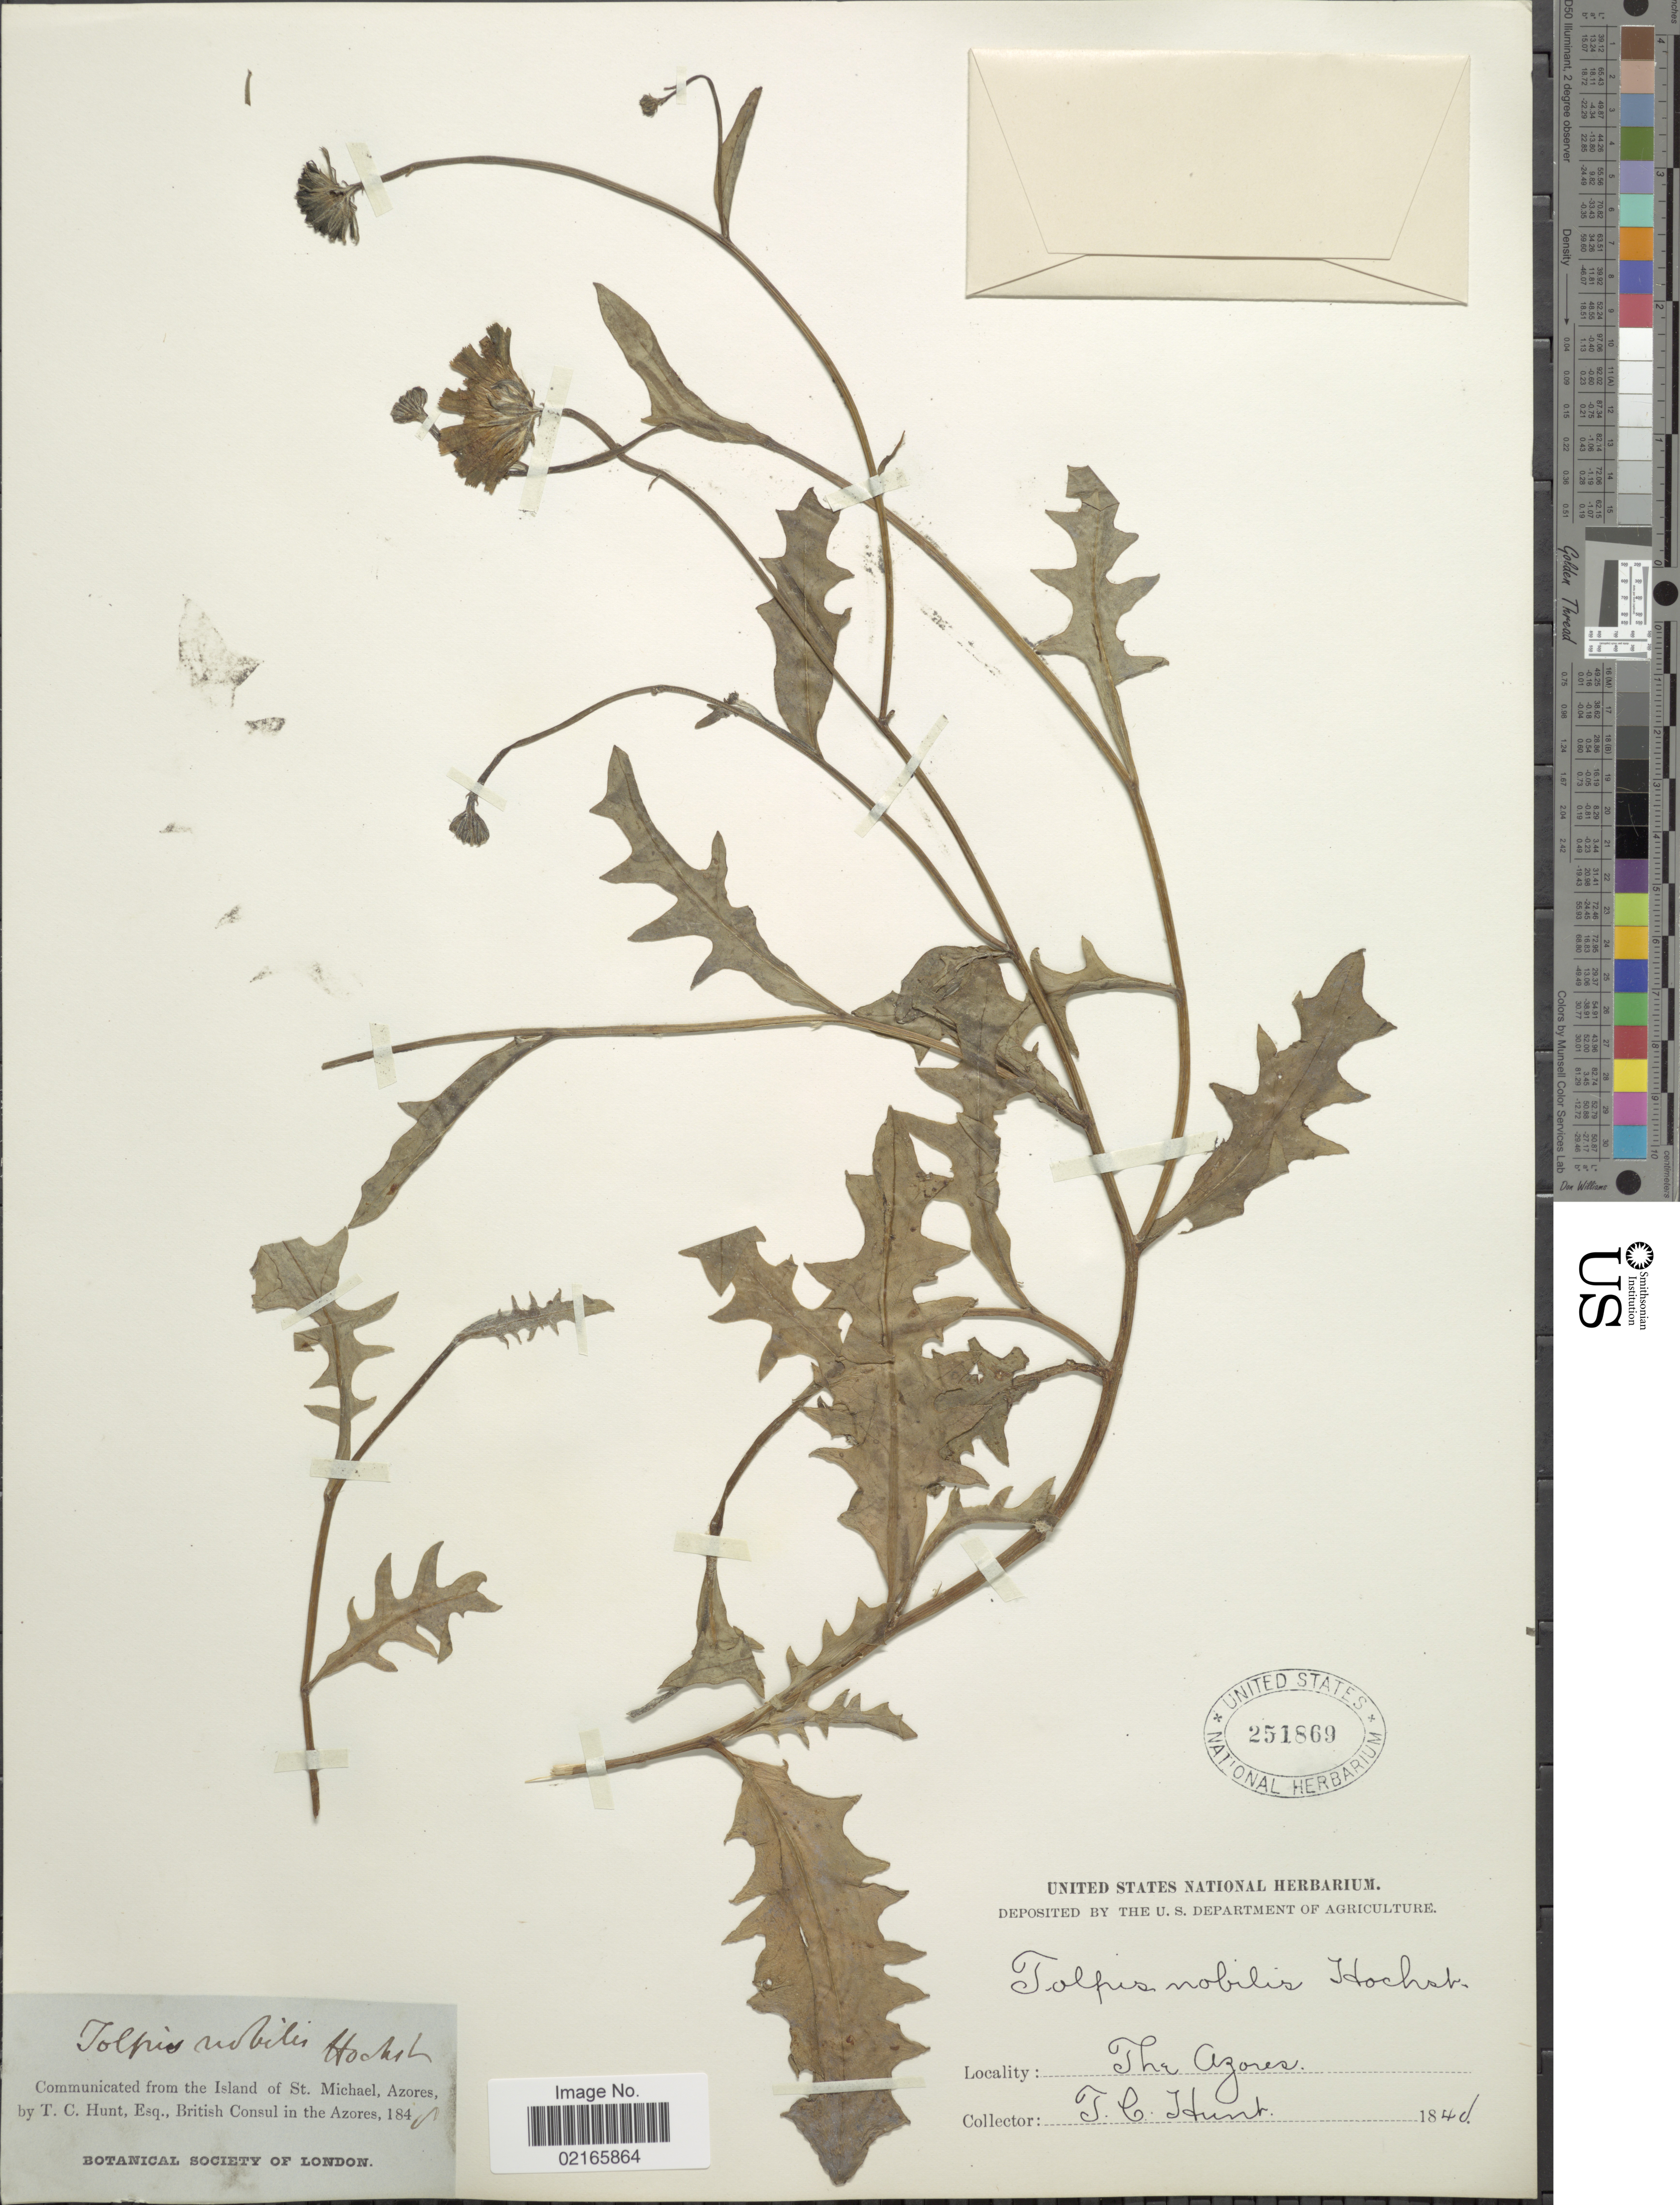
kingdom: Plantae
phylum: Tracheophyta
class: Magnoliopsida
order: Asterales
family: Asteraceae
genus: Tolpis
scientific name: Tolpis azorica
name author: (Nutt.) P. Silva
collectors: T. Hunt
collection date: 1840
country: Portugal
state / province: Azores (Aut. Reg.)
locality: Island o f St. Michael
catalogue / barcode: US 251869